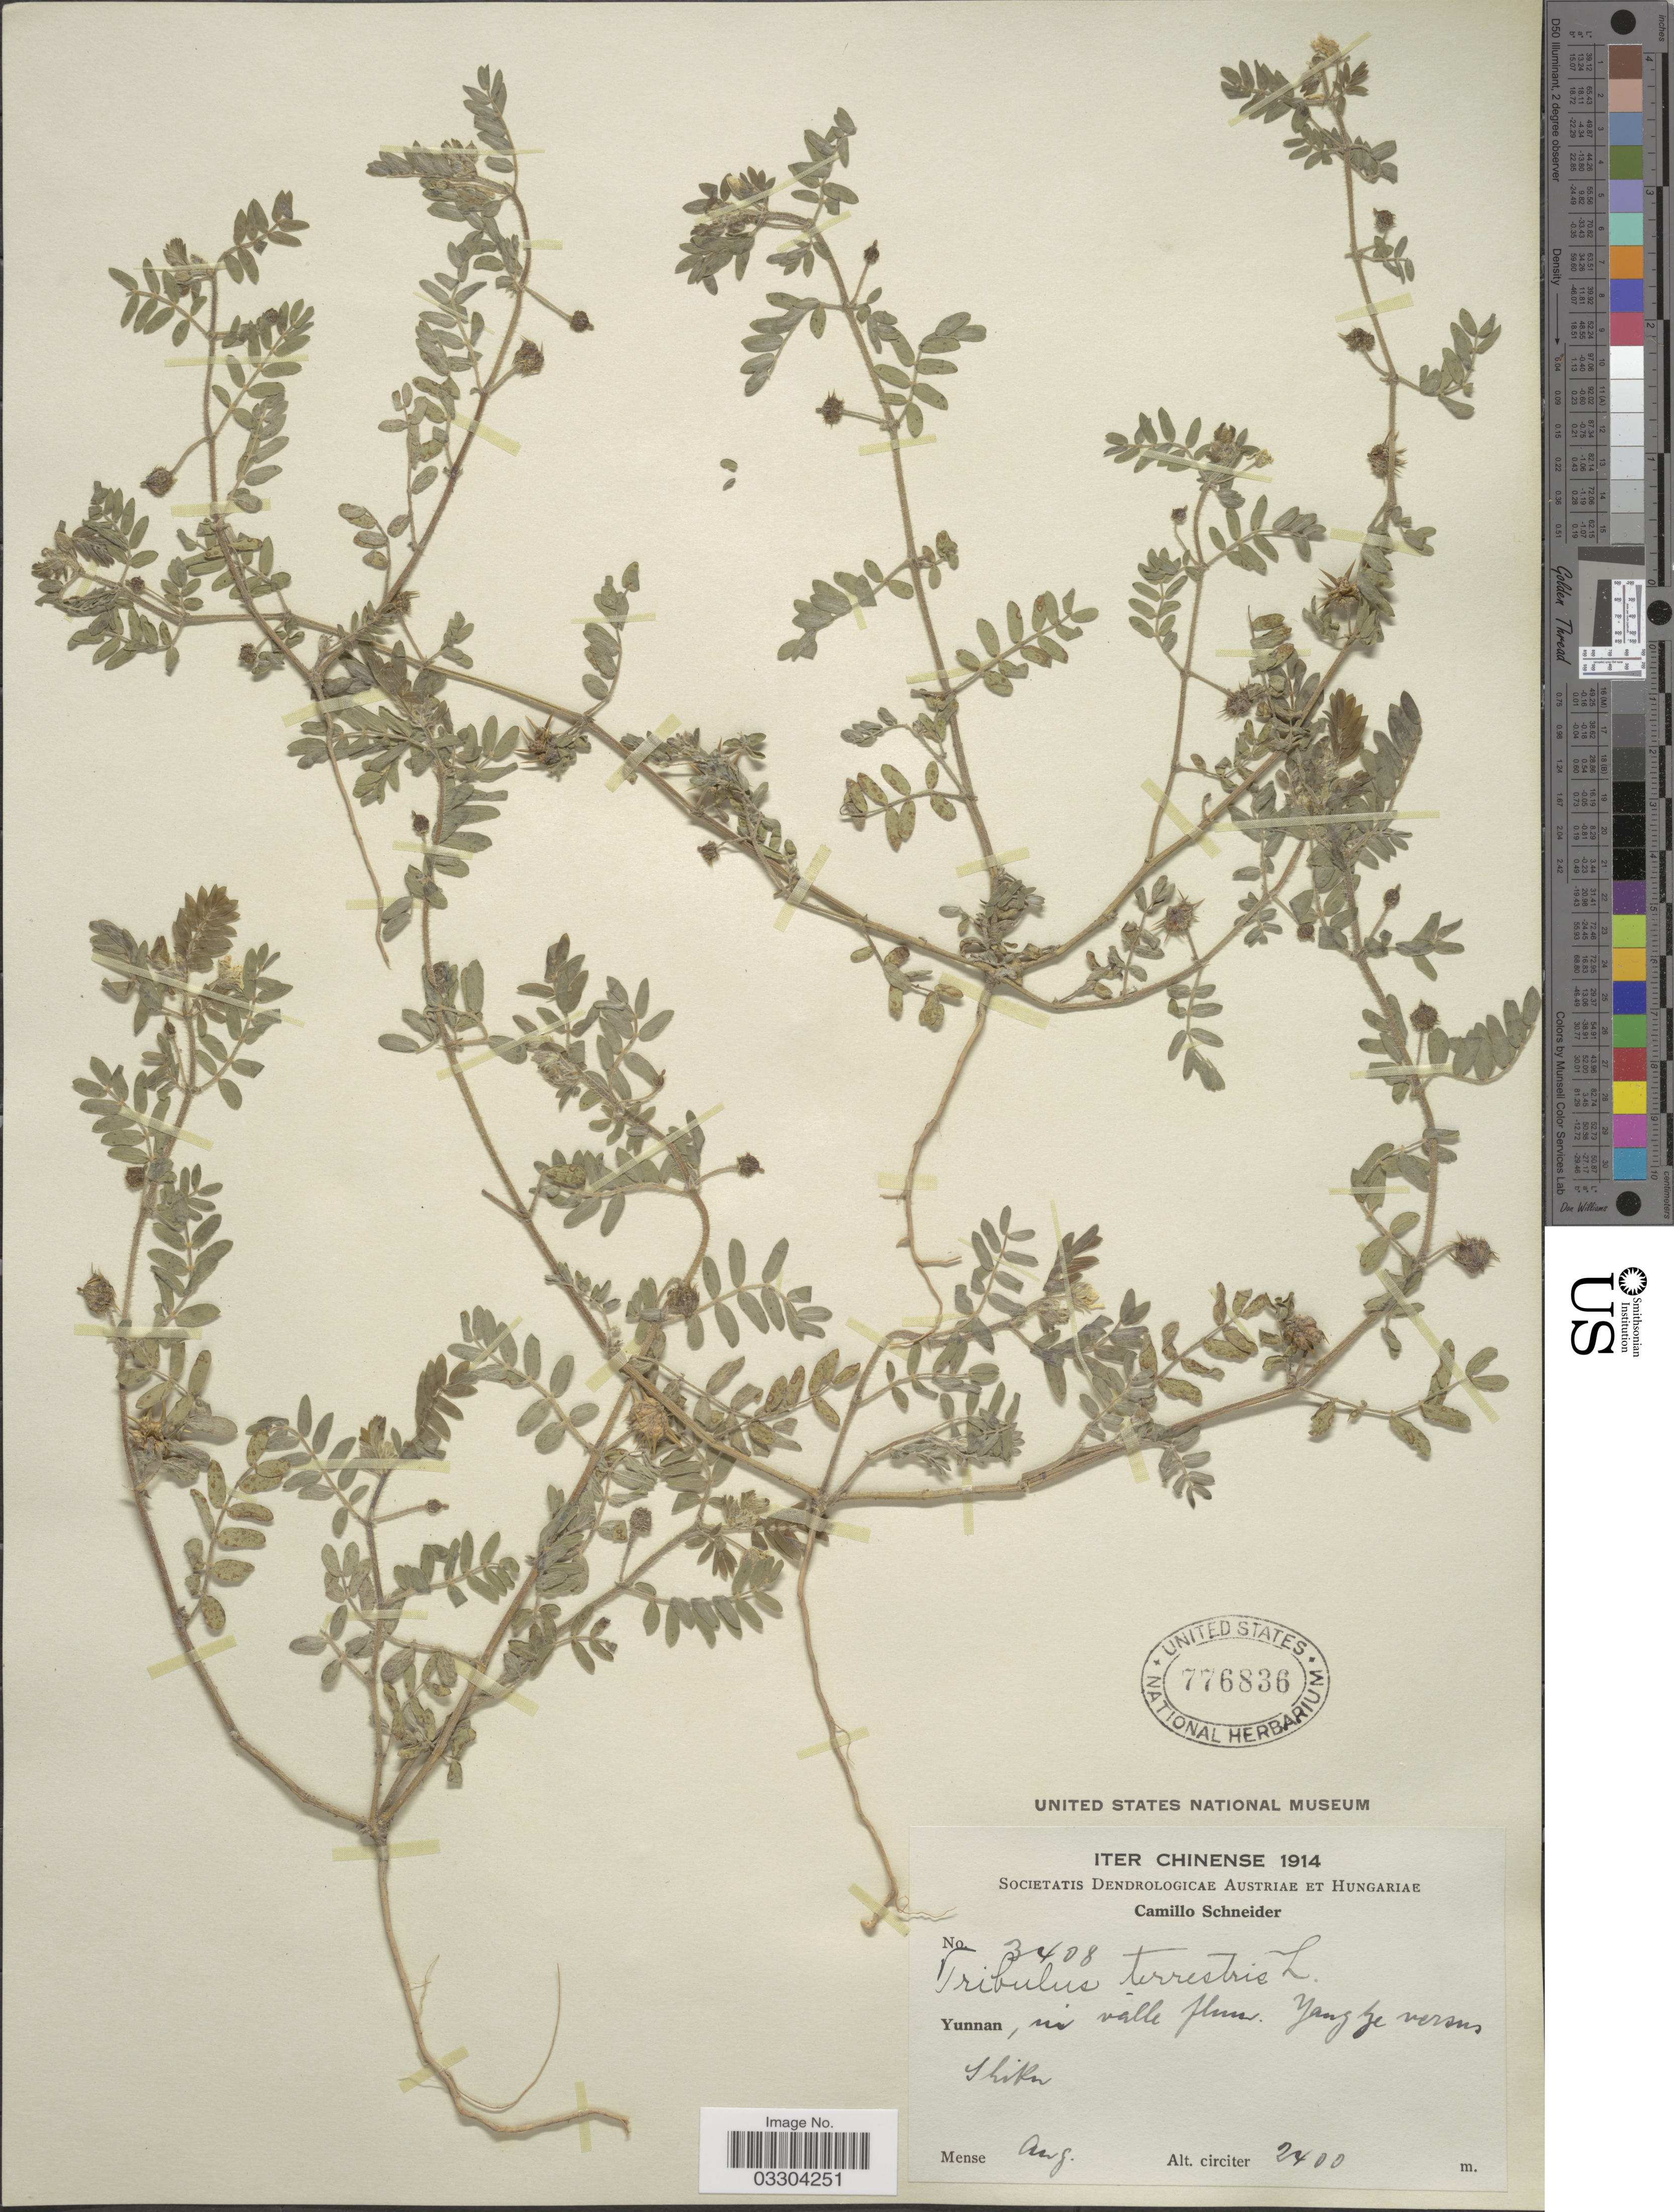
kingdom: Plantae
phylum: Tracheophyta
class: Magnoliopsida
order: Zygophyllales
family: Zygophyllaceae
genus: Tribulus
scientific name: Tribulus terrestris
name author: L.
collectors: C. K. Schneider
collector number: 3408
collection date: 1914-08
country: China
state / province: Yunnan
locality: In valle fluvii [interpreted]. Yangtze versus Shikon [interpreted].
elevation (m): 2400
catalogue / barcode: US 776836